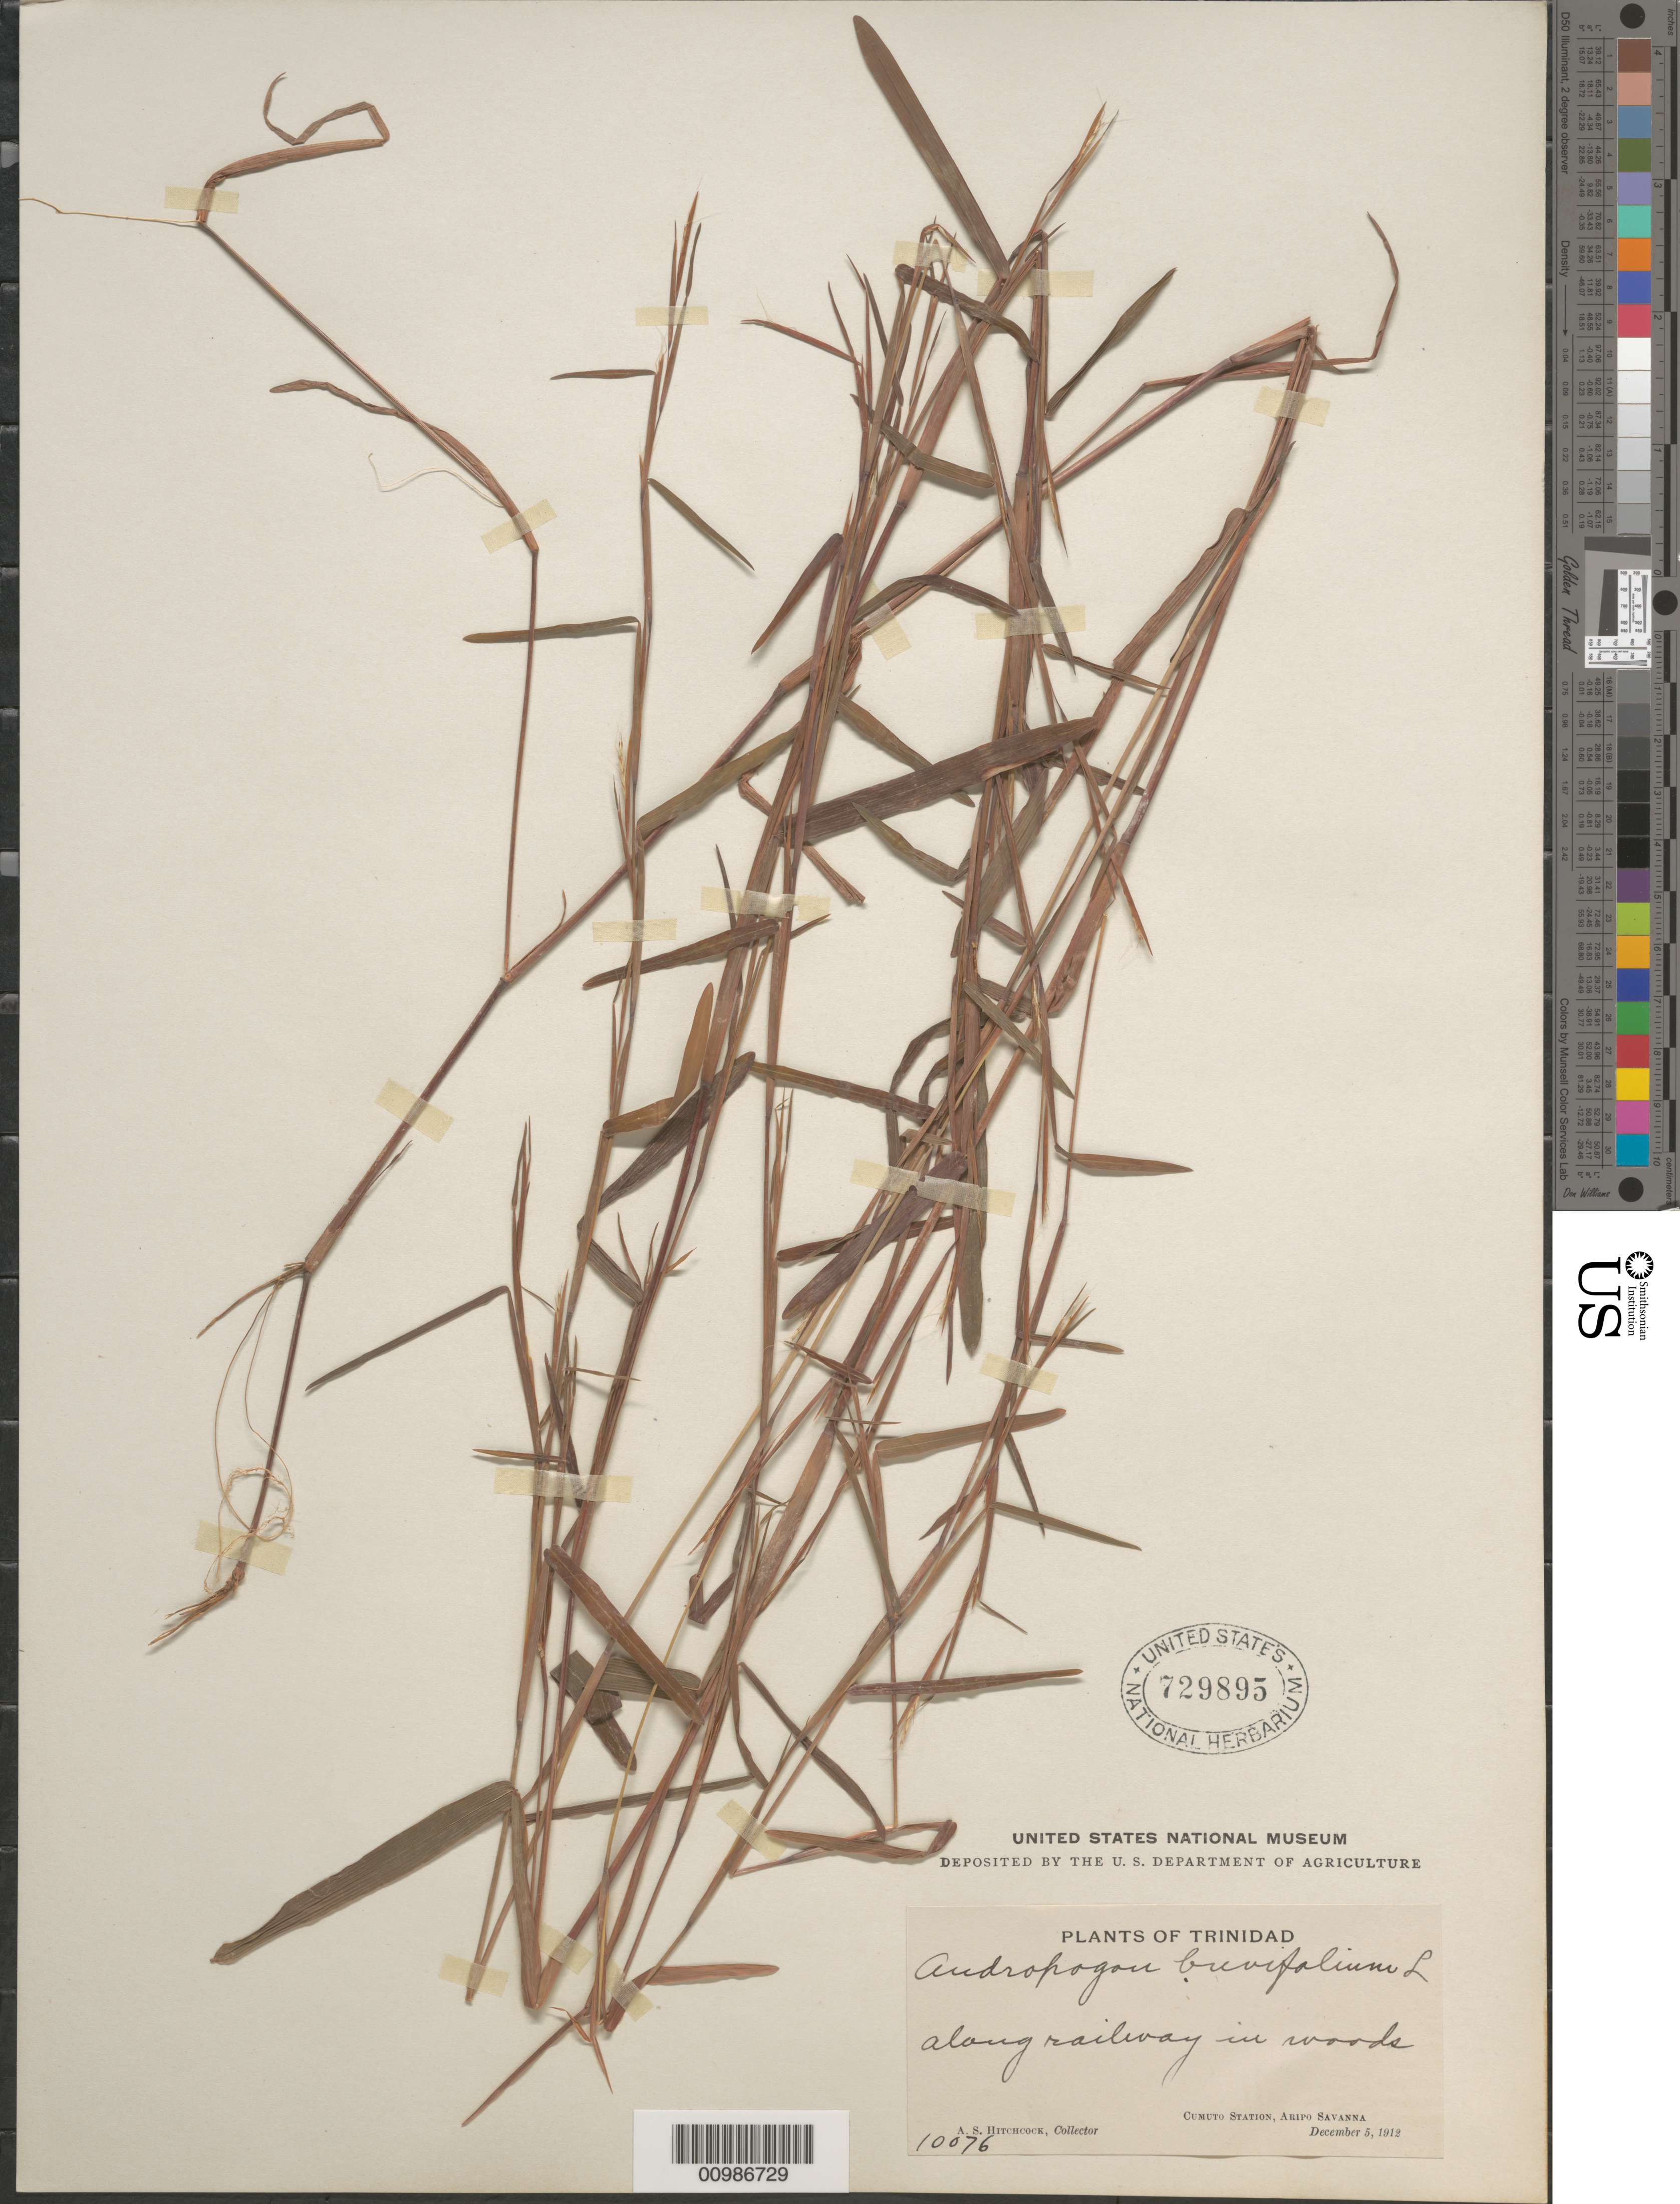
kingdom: Plantae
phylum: Tracheophyta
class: Liliopsida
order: Poales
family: Poaceae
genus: Andropogon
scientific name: Andropogon brevifolius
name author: Sw.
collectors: A. S. Hitchcock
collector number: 10076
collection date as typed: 05 Dec 1912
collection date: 1912-12-05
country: Trinidad and Tobago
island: Trinidad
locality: Cumuto Station, Aripo Savanna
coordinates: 0 N, 0 E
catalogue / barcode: US 729895